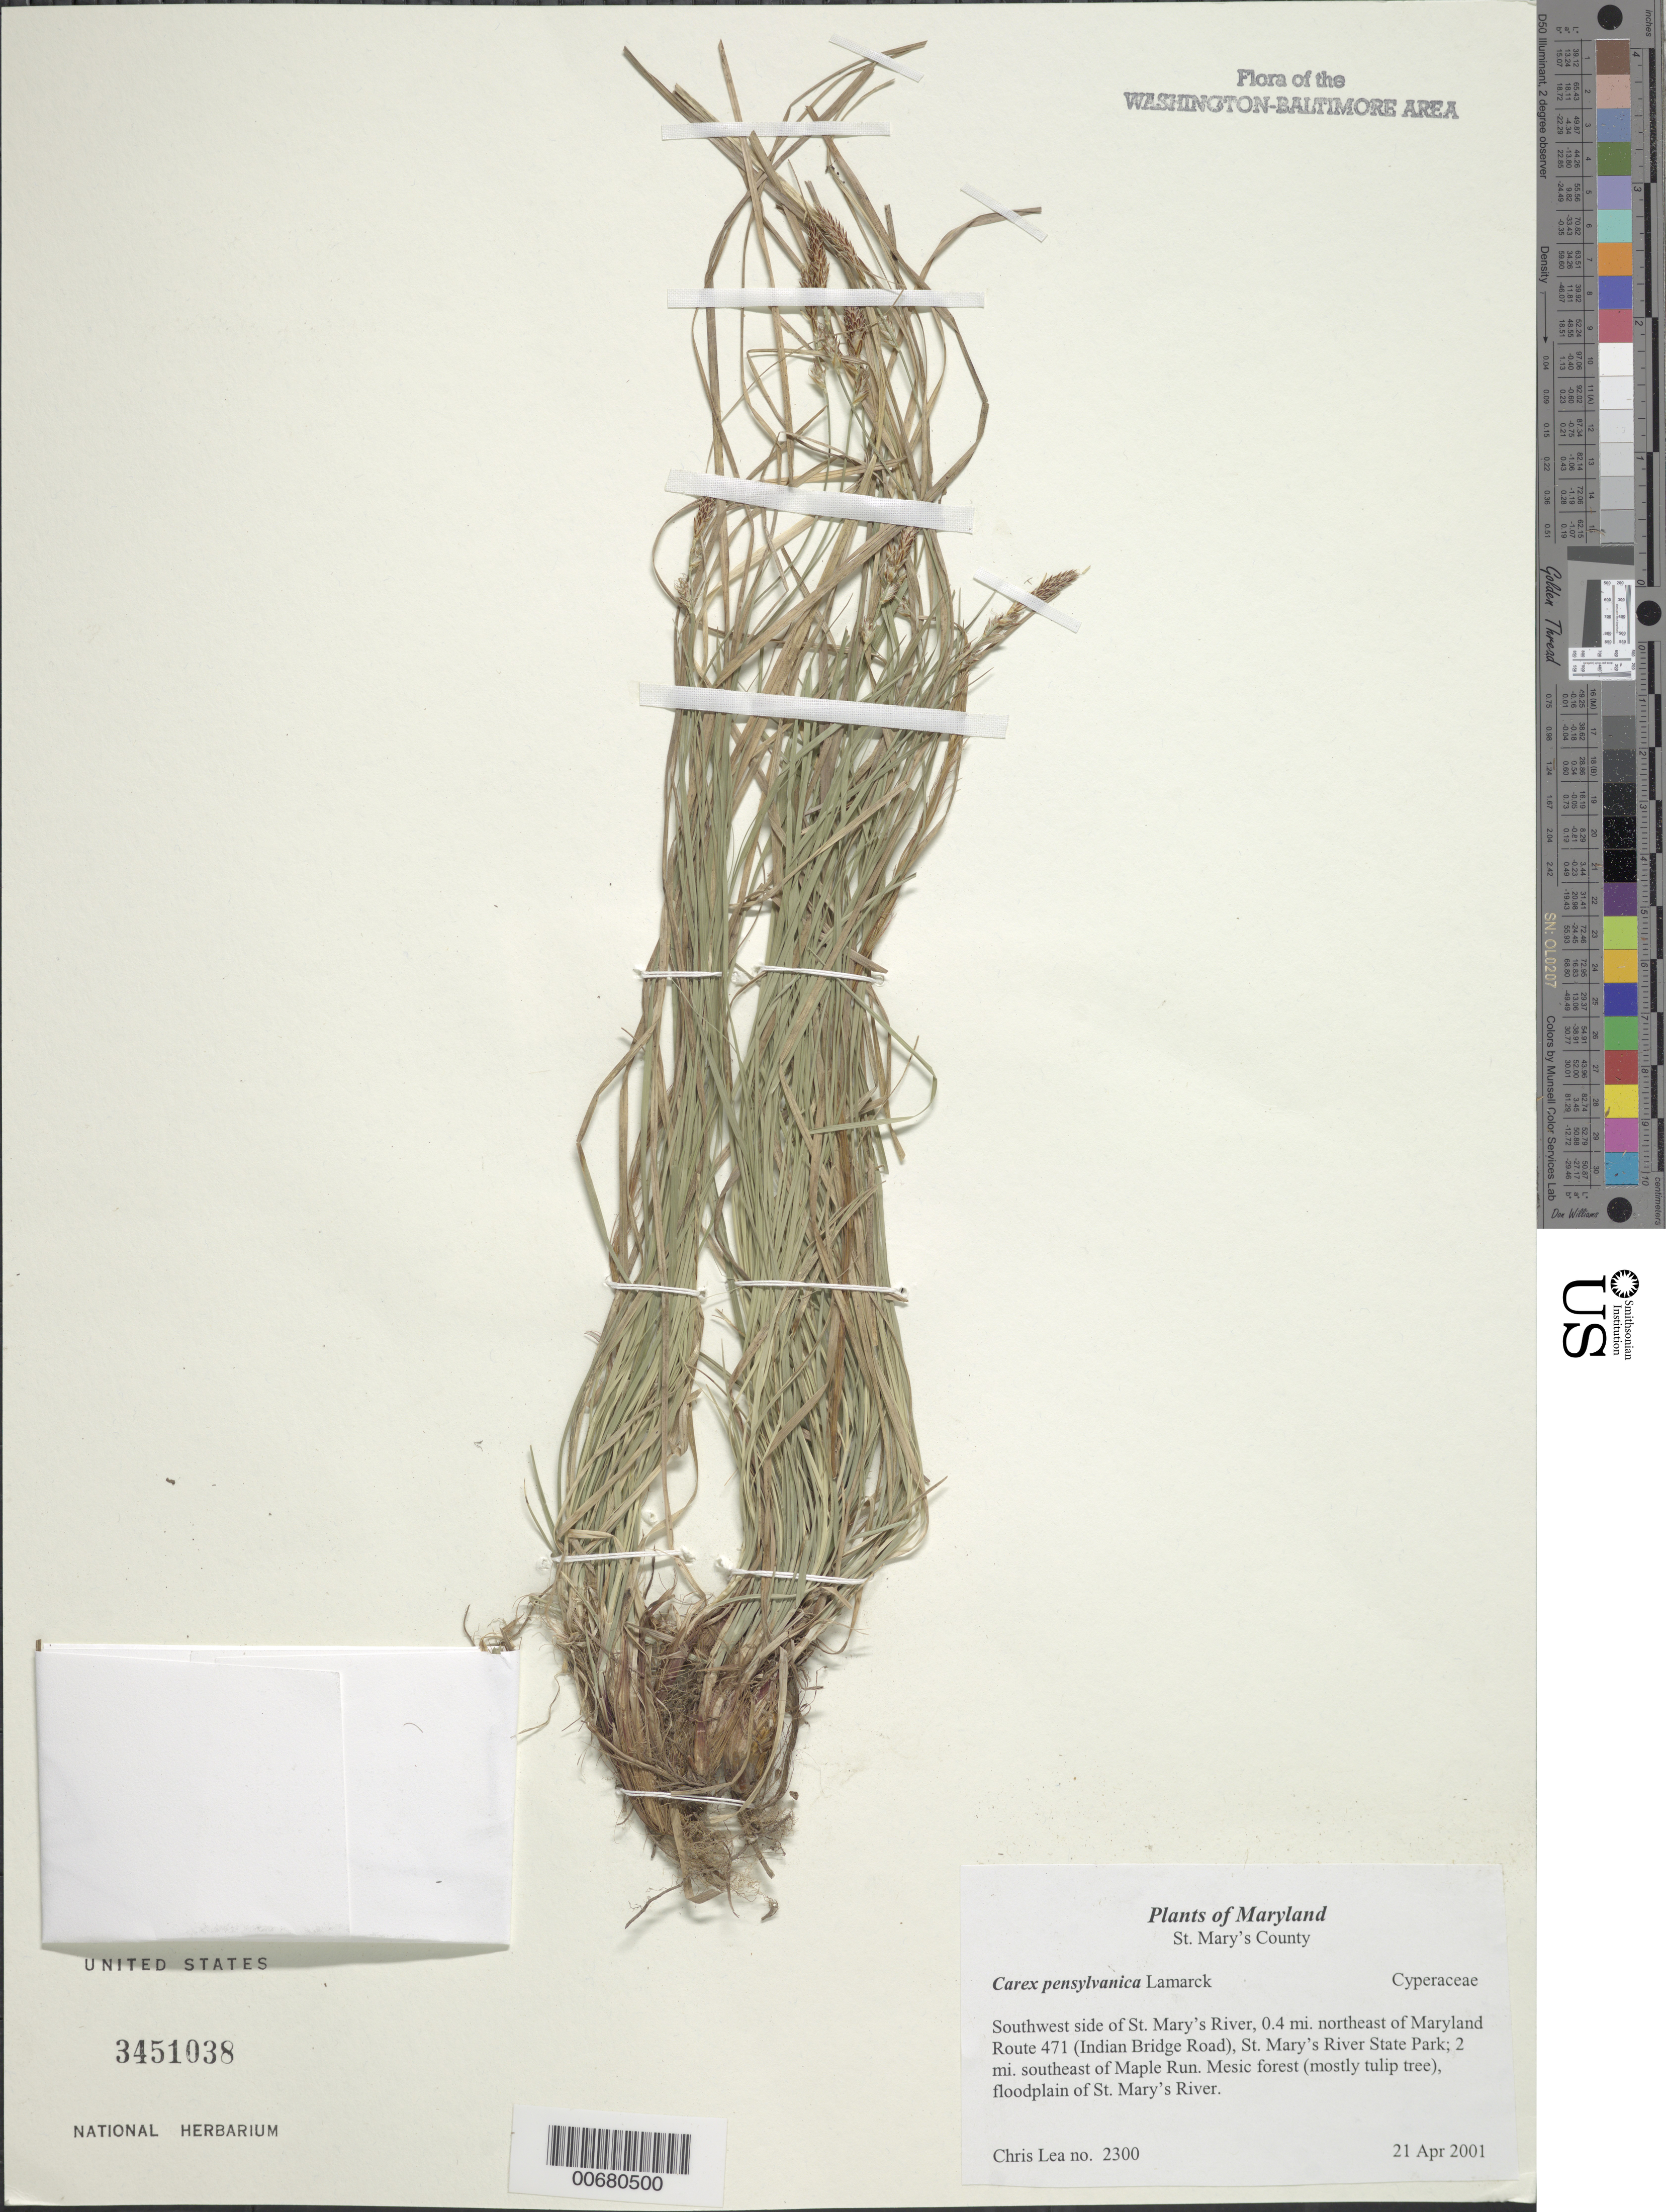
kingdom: Plantae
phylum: Tracheophyta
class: Liliopsida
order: Poales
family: Cyperaceae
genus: Carex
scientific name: Carex pensylvanica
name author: Lam.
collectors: C. Lea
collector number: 2300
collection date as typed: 21 Apr 2001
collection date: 2001-04-21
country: United States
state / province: Maryland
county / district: St. Mary's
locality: Southwest side of St. Mary's River, 0.4 mi. northeast of Maryland Route 471 (Indian bridge Road), St. Mary's River state Park; 2 mi. southeast of Maple Run.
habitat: Mesic forest (mostly tulip tree), floodplain of St. Mary's River.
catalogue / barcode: US 3451038